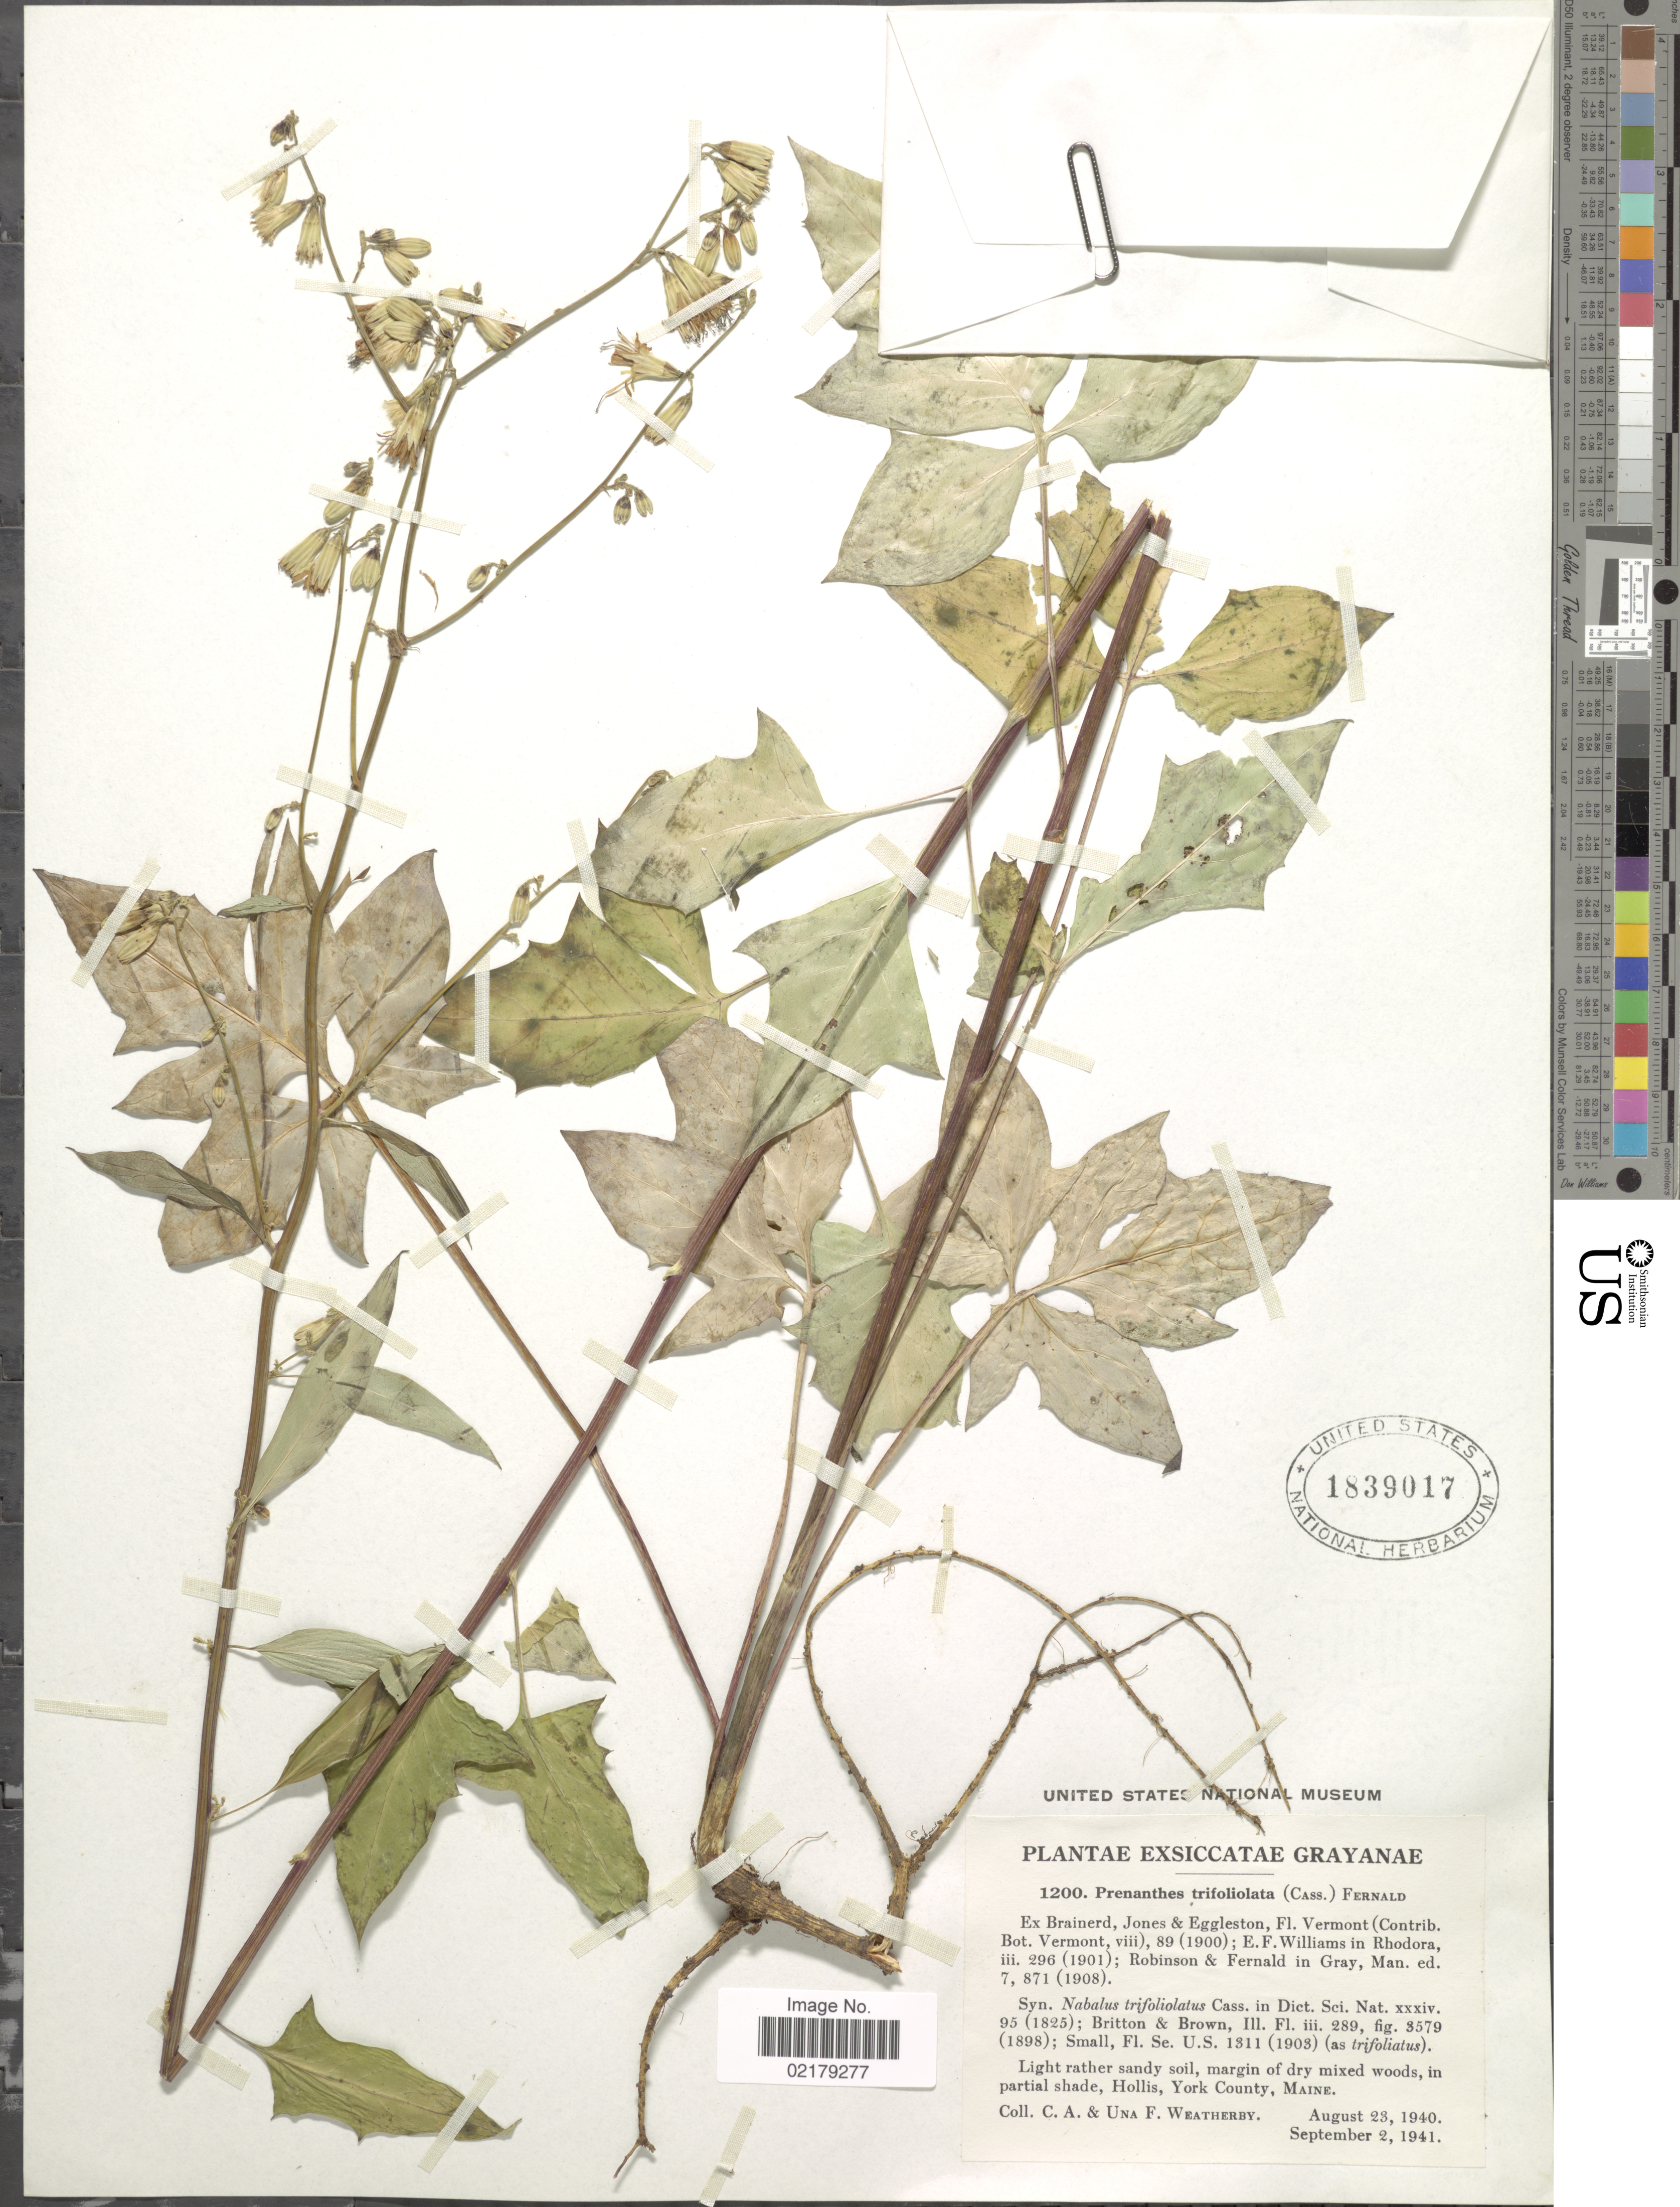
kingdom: Plantae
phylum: Tracheophyta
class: Magnoliopsida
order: Asterales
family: Asteraceae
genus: Nabalus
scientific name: Nabalus trifoliolatus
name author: Cass.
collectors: C. A. Weatherby & U. L. Weatherby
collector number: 1200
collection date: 1940-08-23/1941-09-02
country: United States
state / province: Maine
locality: Light rather sandy soil, amrgin of dry mixed woods, in partial shade, Hollis, York County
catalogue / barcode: US 1839017